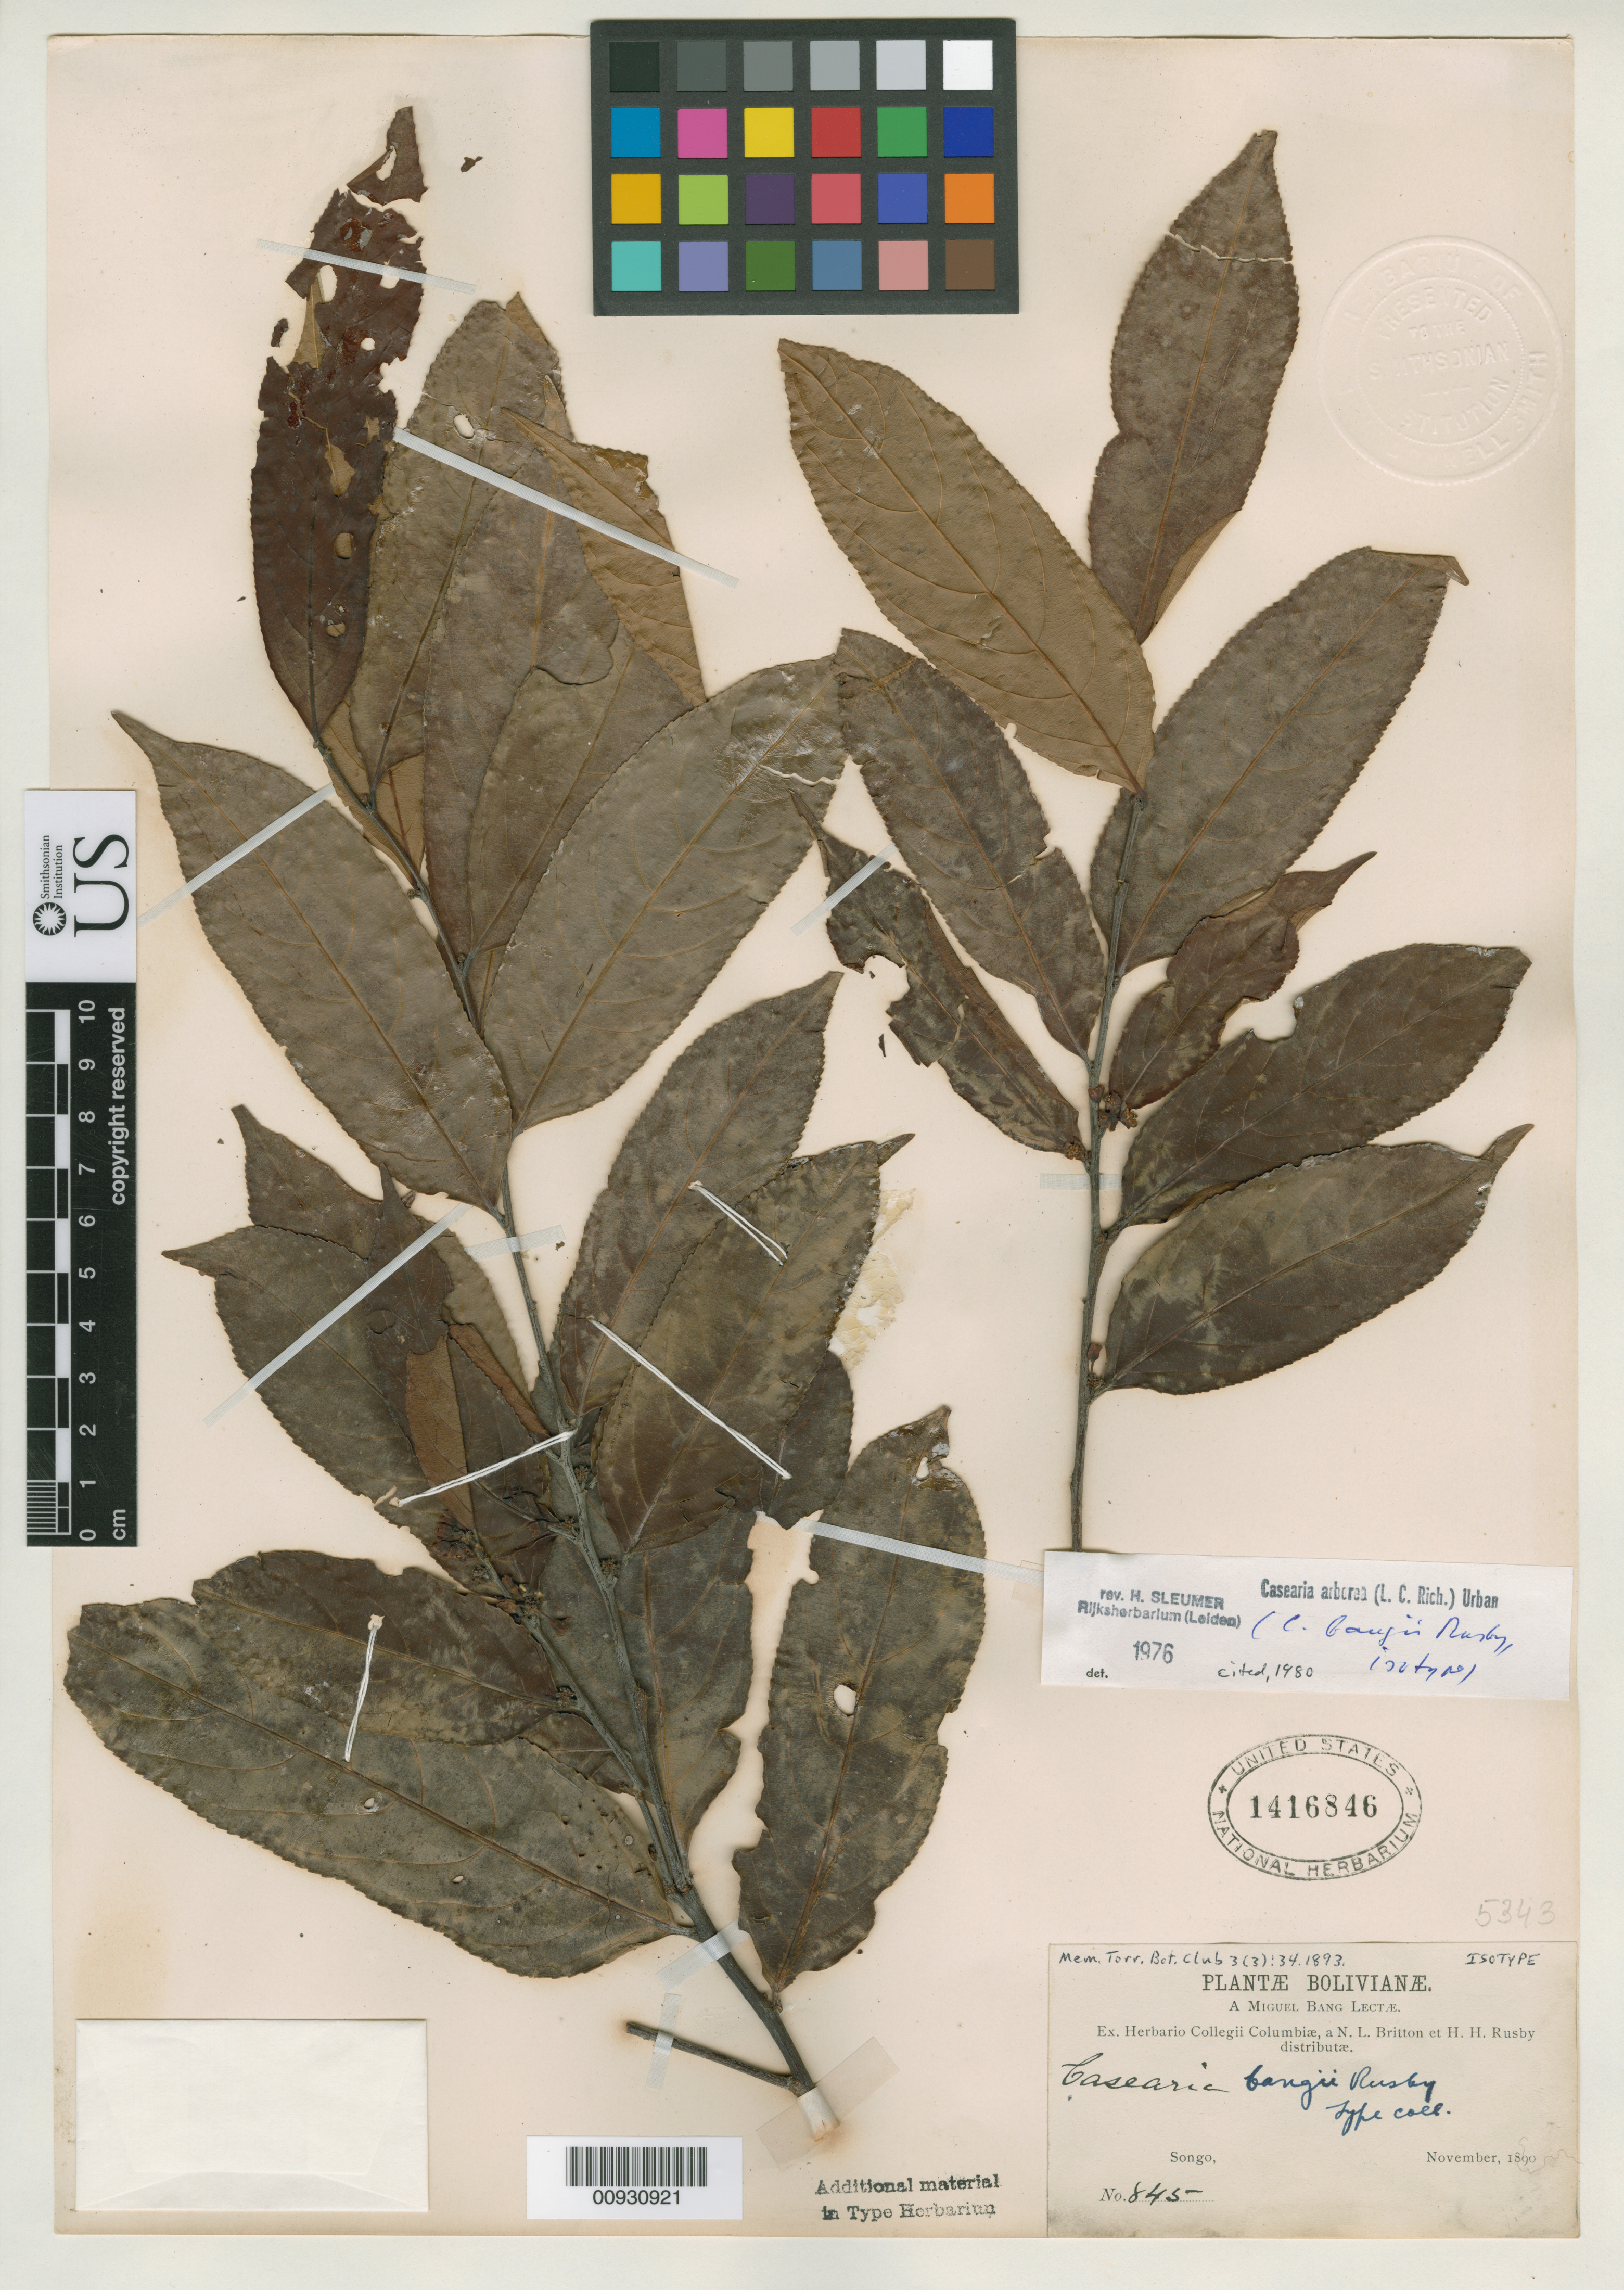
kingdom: Plantae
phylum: Tracheophyta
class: Magnoliopsida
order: Malpighiales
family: Salicaceae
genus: Casearia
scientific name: Casearia bangii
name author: Rusby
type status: Isotype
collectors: M. Bang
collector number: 845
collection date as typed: Nov 1890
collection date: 1890-11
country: Bolivia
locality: Songo.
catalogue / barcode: US 1416846